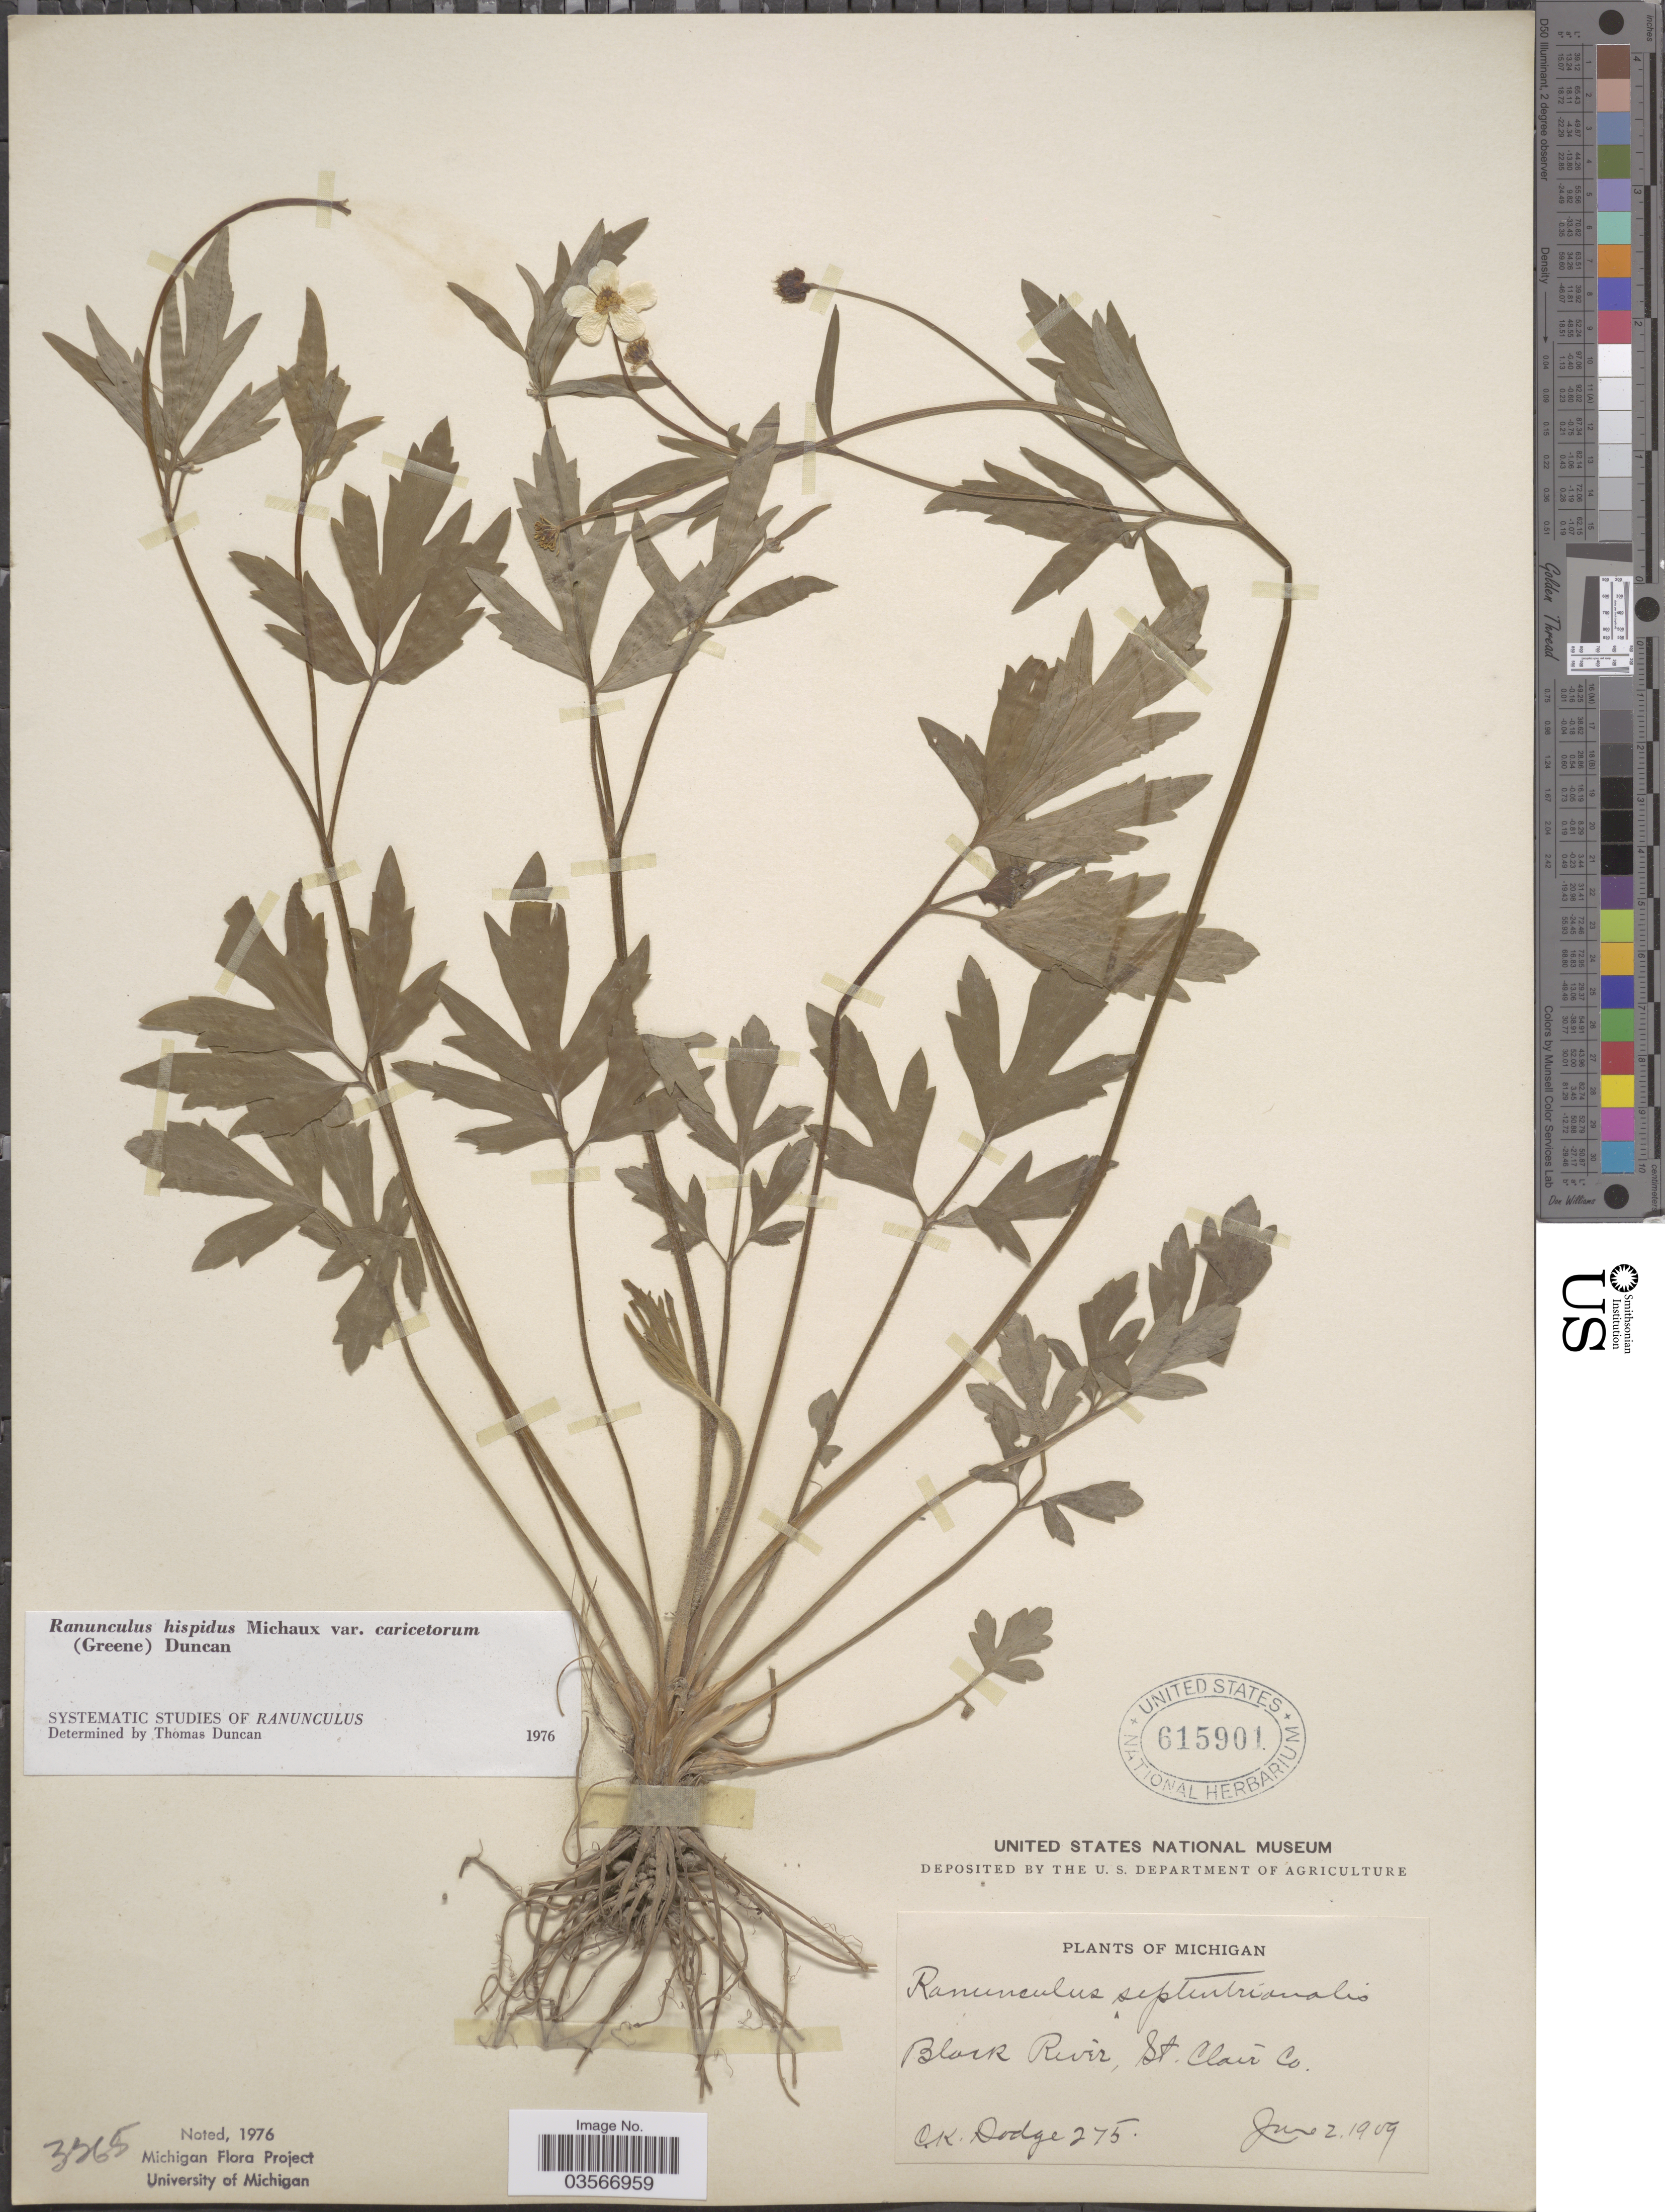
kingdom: Plantae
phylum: Tracheophyta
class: Magnoliopsida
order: Ranunculales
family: Ranunculaceae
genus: Ranunculus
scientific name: Ranunculus hispidus var. caricetorum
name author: Michx.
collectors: C. Dodge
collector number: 275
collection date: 1909-06-02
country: United States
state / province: Michigan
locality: Black River, St. Clair Co.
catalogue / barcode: US 615901